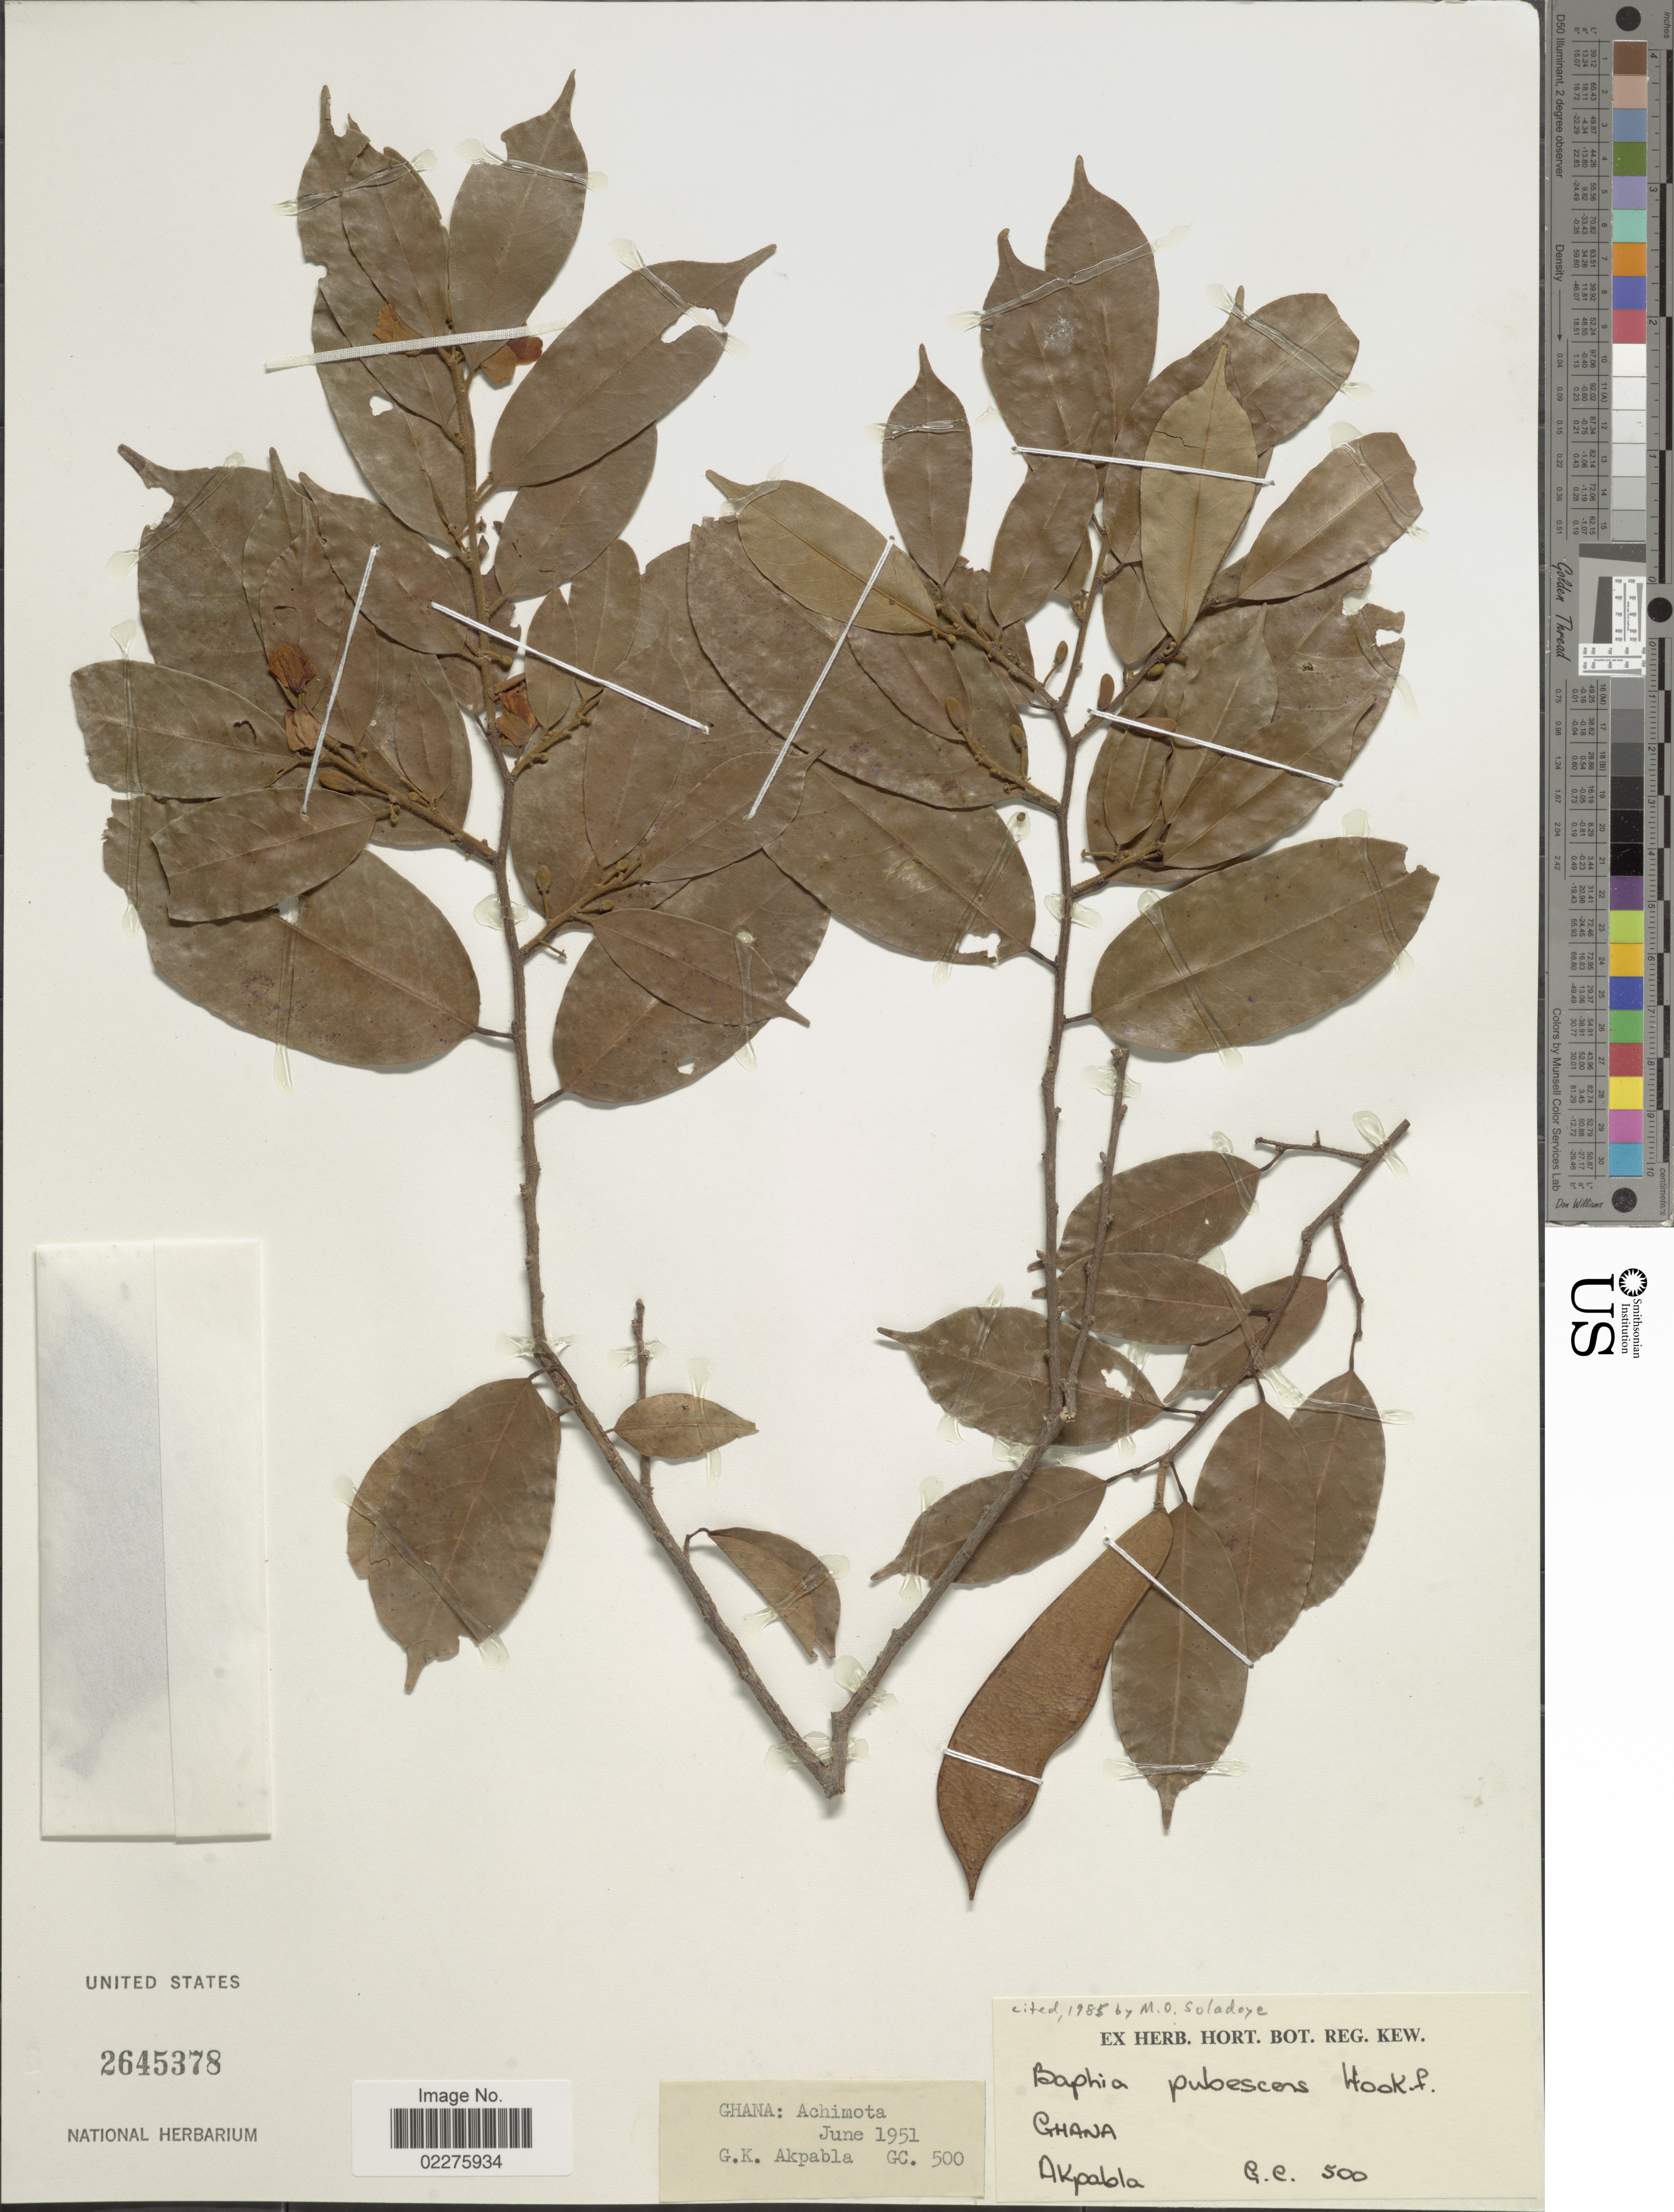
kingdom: Plantae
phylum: Tracheophyta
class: Magnoliopsida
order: Fabales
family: Fabaceae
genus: Baphia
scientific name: Baphia pubescens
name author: Hook. f.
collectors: G. Akpabla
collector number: GC500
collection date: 1951-06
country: Ghana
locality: Achimota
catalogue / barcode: US 2645378